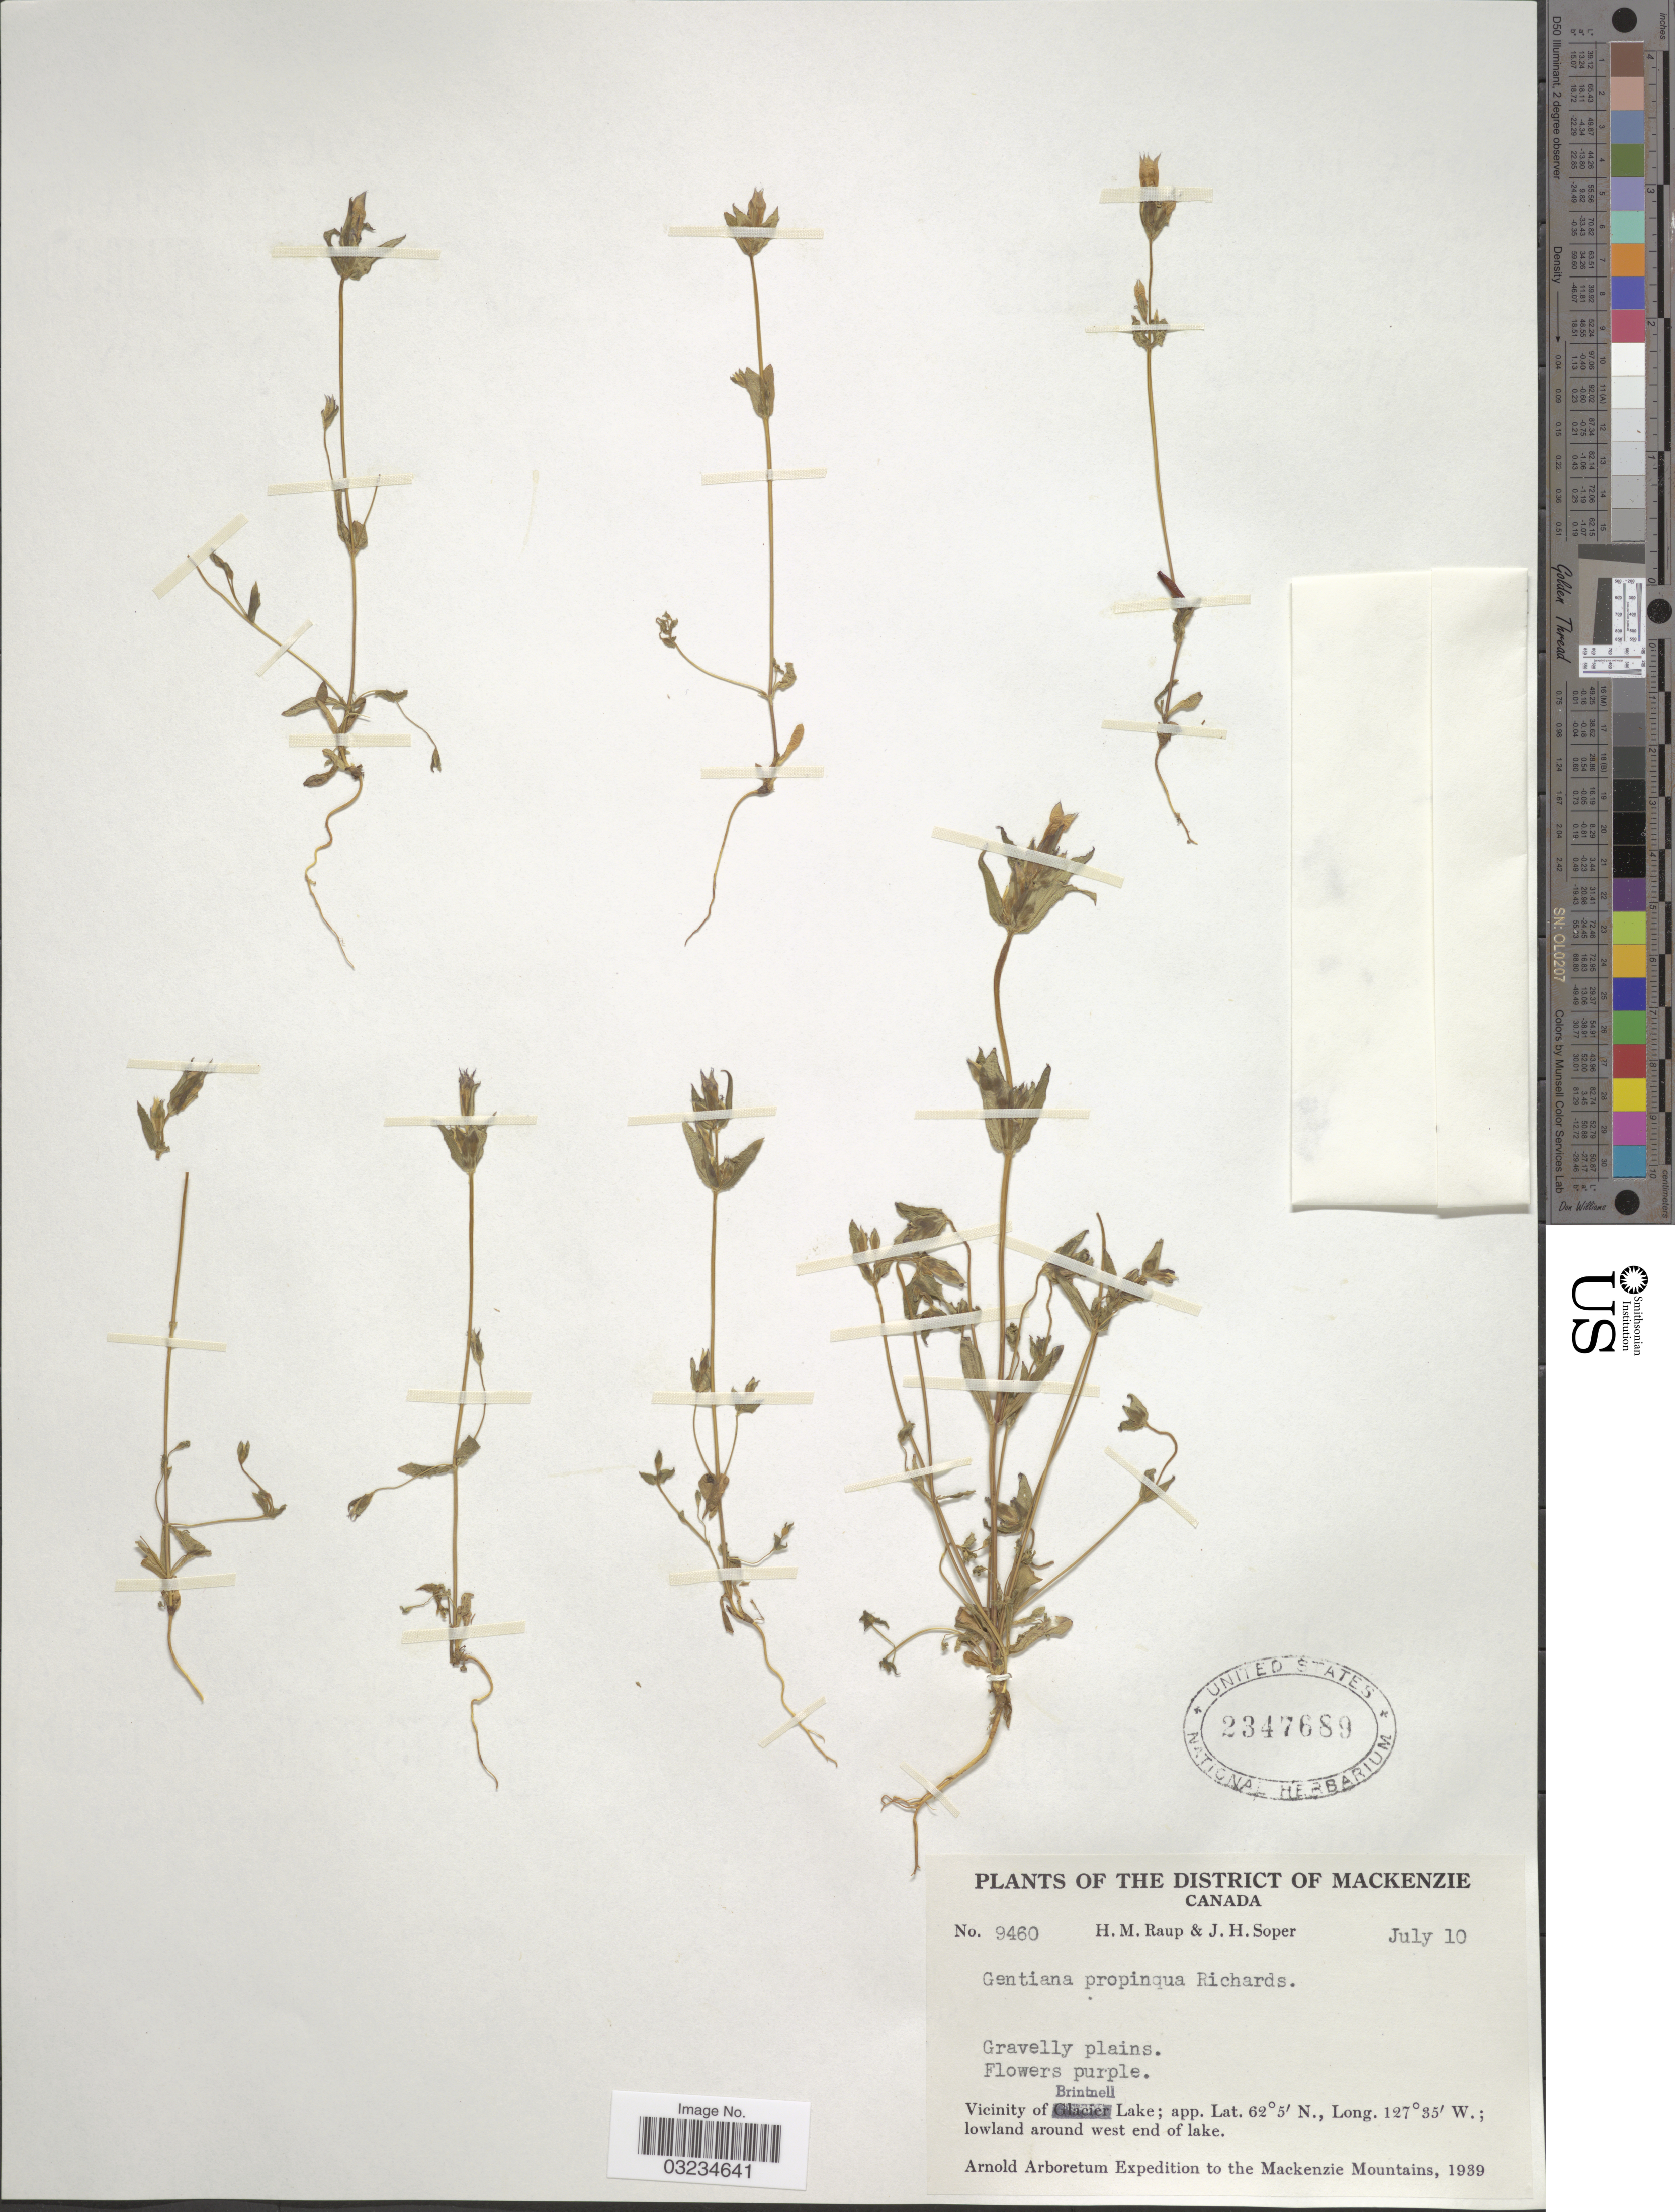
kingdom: Plantae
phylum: Tracheophyta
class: Magnoliopsida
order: Gentianales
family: Gentianaceae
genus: Gentiana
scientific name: Gentiana propinqua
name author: Richards.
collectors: H. Raup & J. H. Soper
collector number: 9460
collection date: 1939-07-10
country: Canada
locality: The district of Mackenzie. Vicinity of Brintnell Lake; lowland around west end of lake.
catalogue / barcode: US 2347689